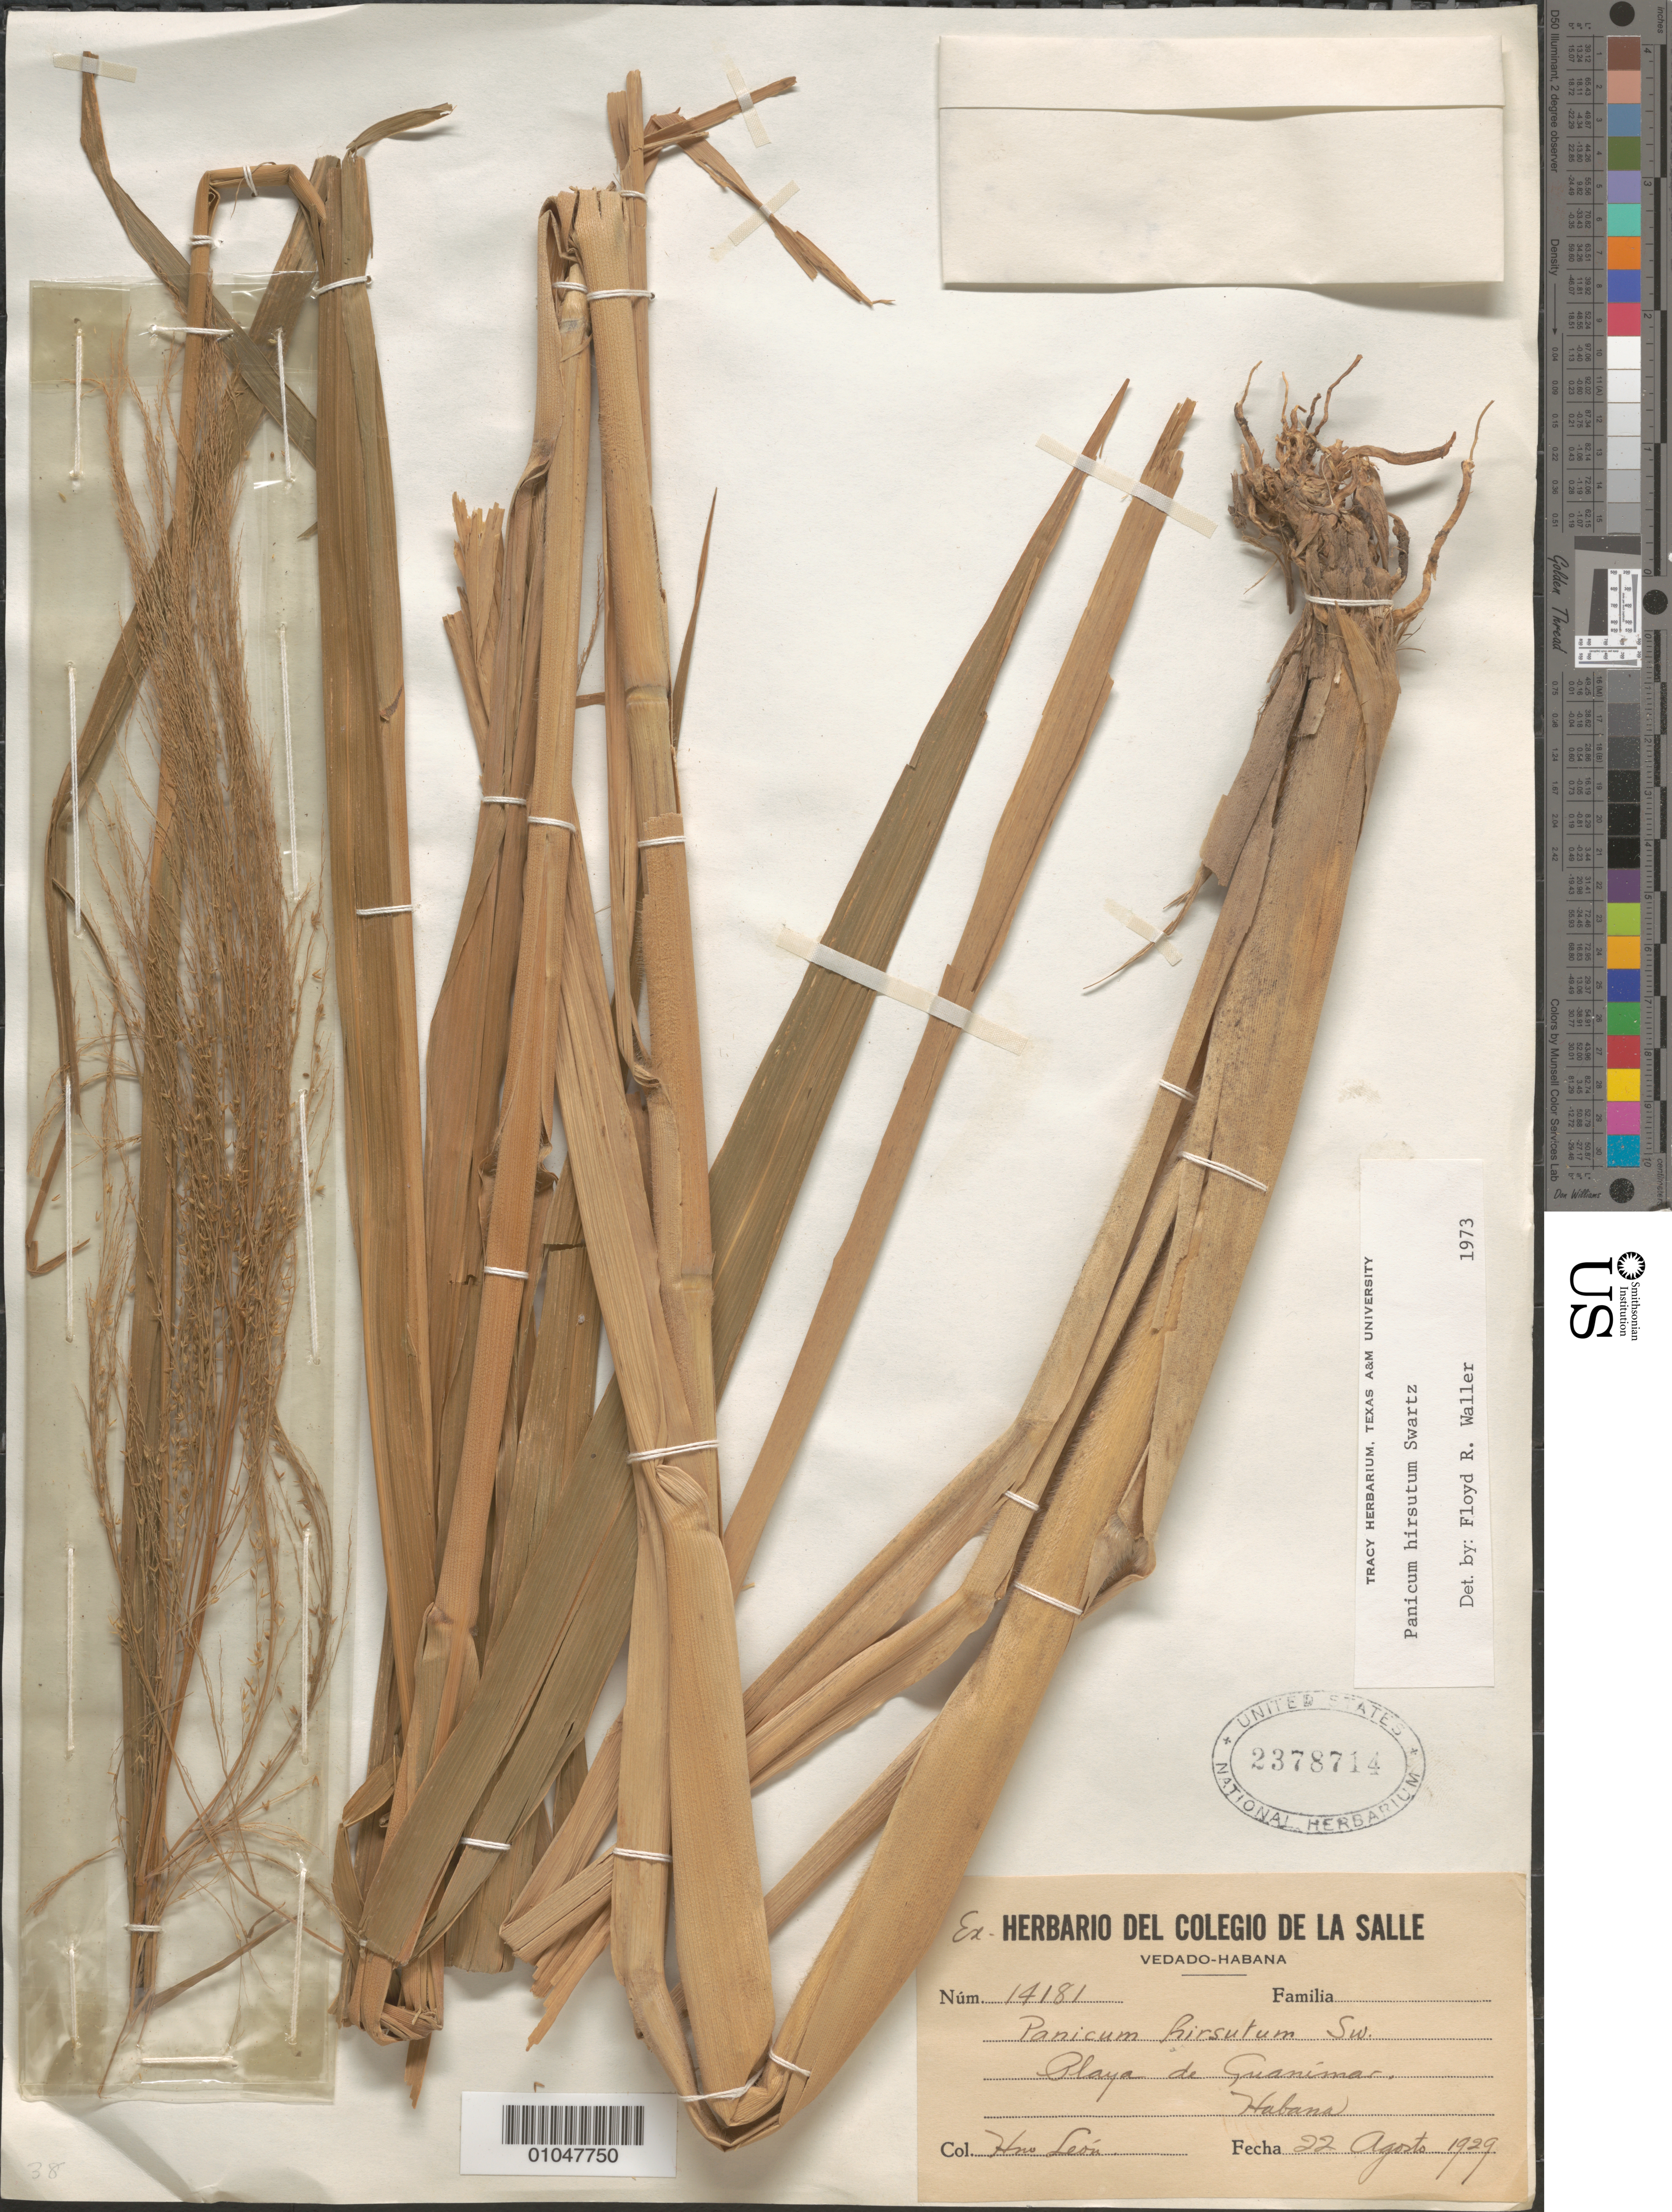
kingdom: Plantae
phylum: Tracheophyta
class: Liliopsida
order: Poales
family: Poaceae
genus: Panicum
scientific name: Panicum hirsutum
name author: Sw.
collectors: Bro. León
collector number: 14181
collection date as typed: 22 Aug 1929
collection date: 1929-08-22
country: Cuba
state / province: La Habana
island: Cuba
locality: Playa de Guanimar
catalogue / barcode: US 2378714